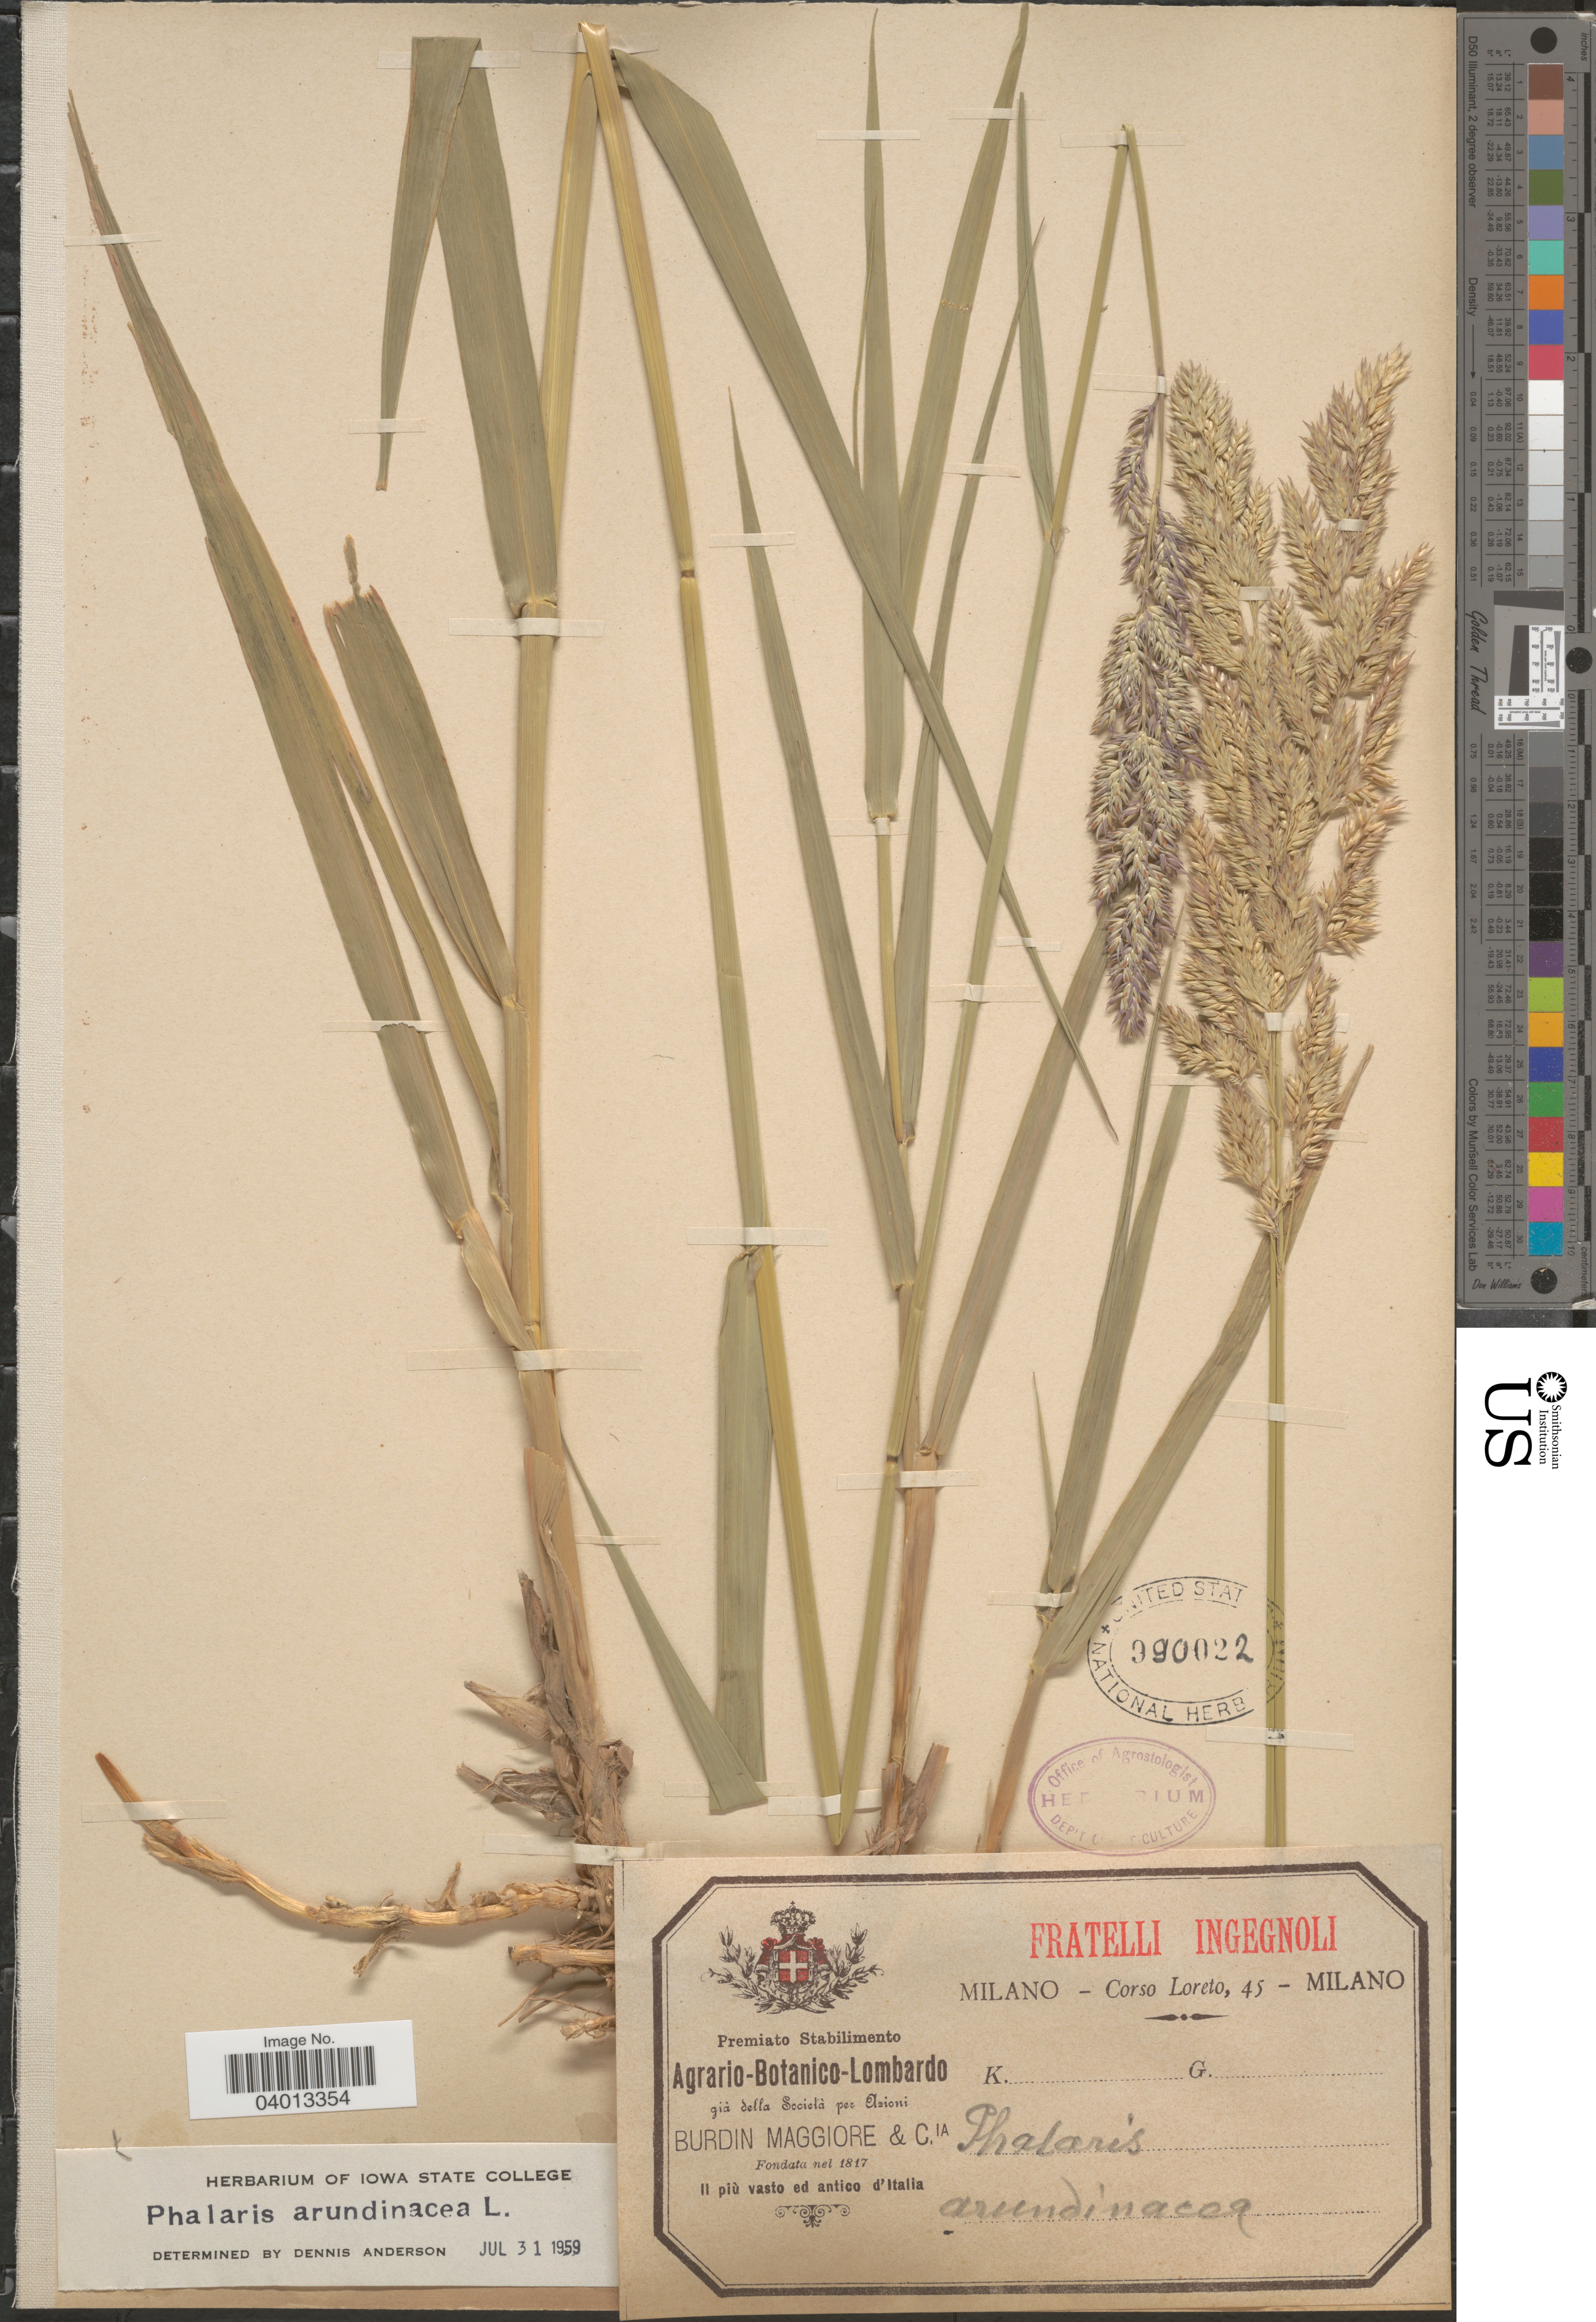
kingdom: Plantae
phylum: Tracheophyta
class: Liliopsida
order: Poales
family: Poaceae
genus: Phalaris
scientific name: Phalaris arundinacea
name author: L.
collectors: Loreto, C.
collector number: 45?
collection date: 1817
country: Italy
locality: Il più vasto ed antico d'Italia.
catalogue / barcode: US 990022